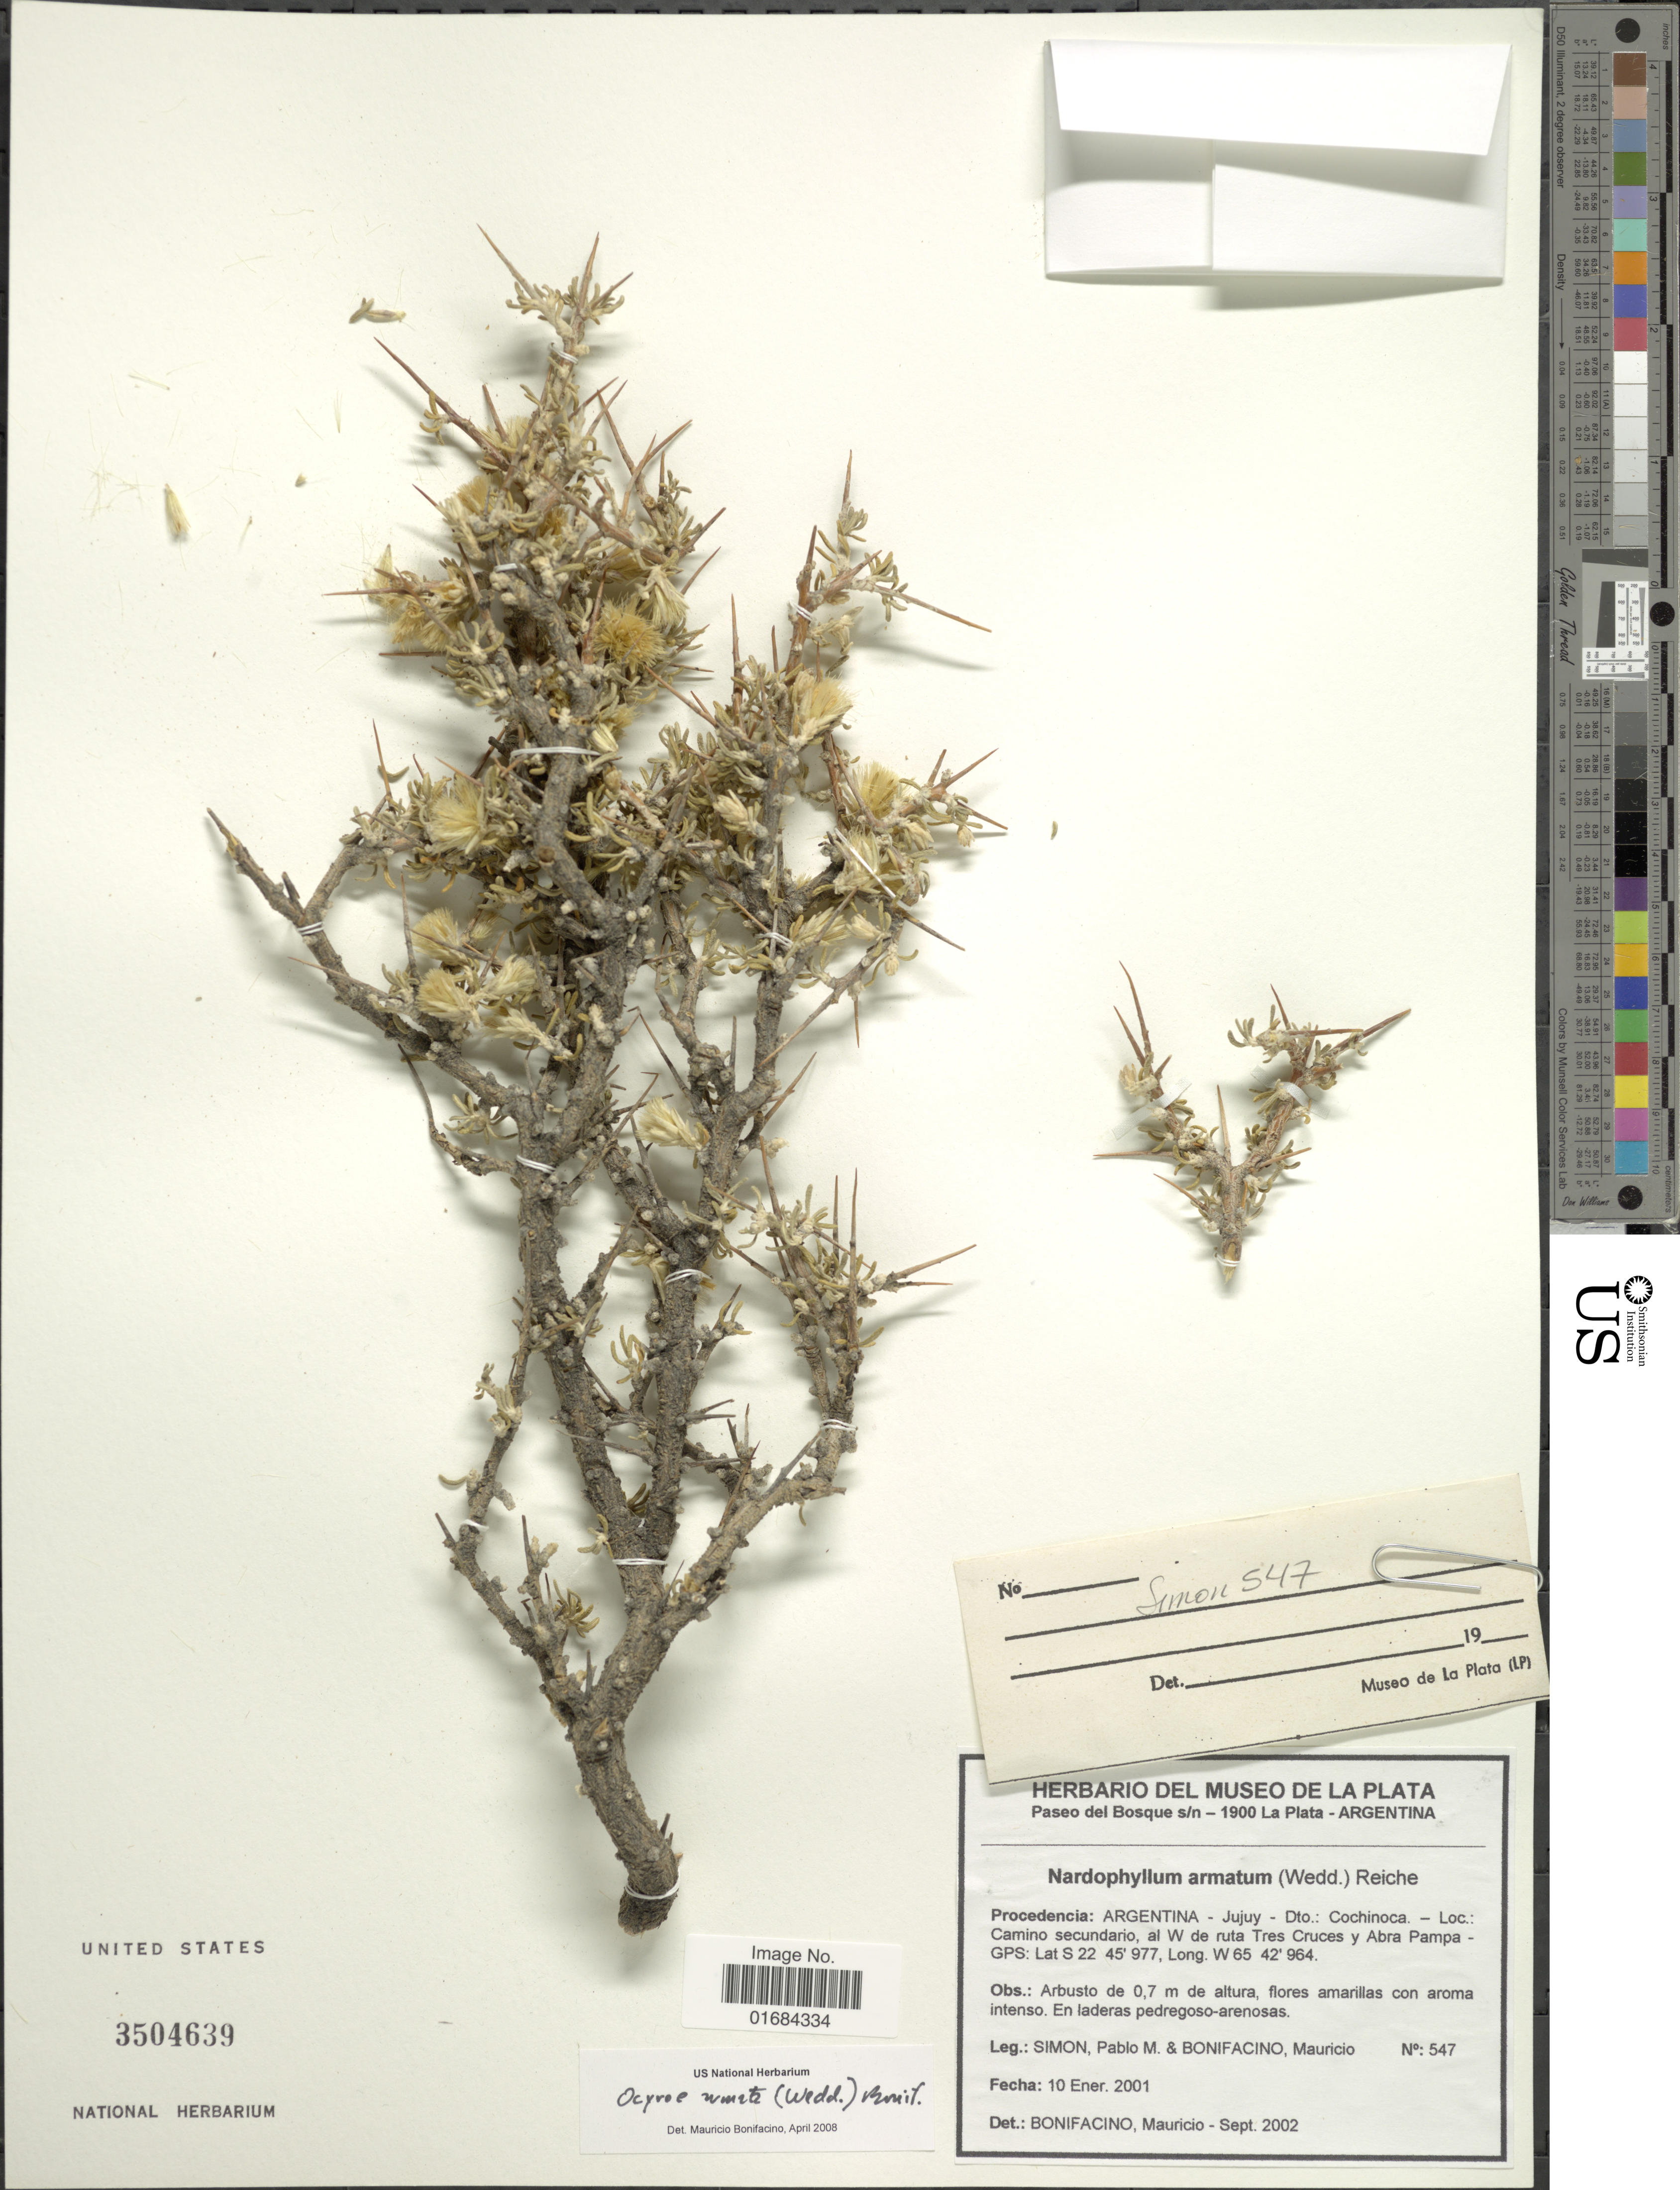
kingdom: Plantae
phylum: Tracheophyta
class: Magnoliopsida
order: Asterales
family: Asteraceae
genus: Ocyroe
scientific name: Ocyroe armata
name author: (Wedd.) Bonif.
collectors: P. M. Simón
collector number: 547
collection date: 2001-01-10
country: Argentina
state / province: Jujuy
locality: Dto,: Cochinoca, Camino secundario, al W de ruta Tres Cruces y Abra Pampa.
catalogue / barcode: US 3504639